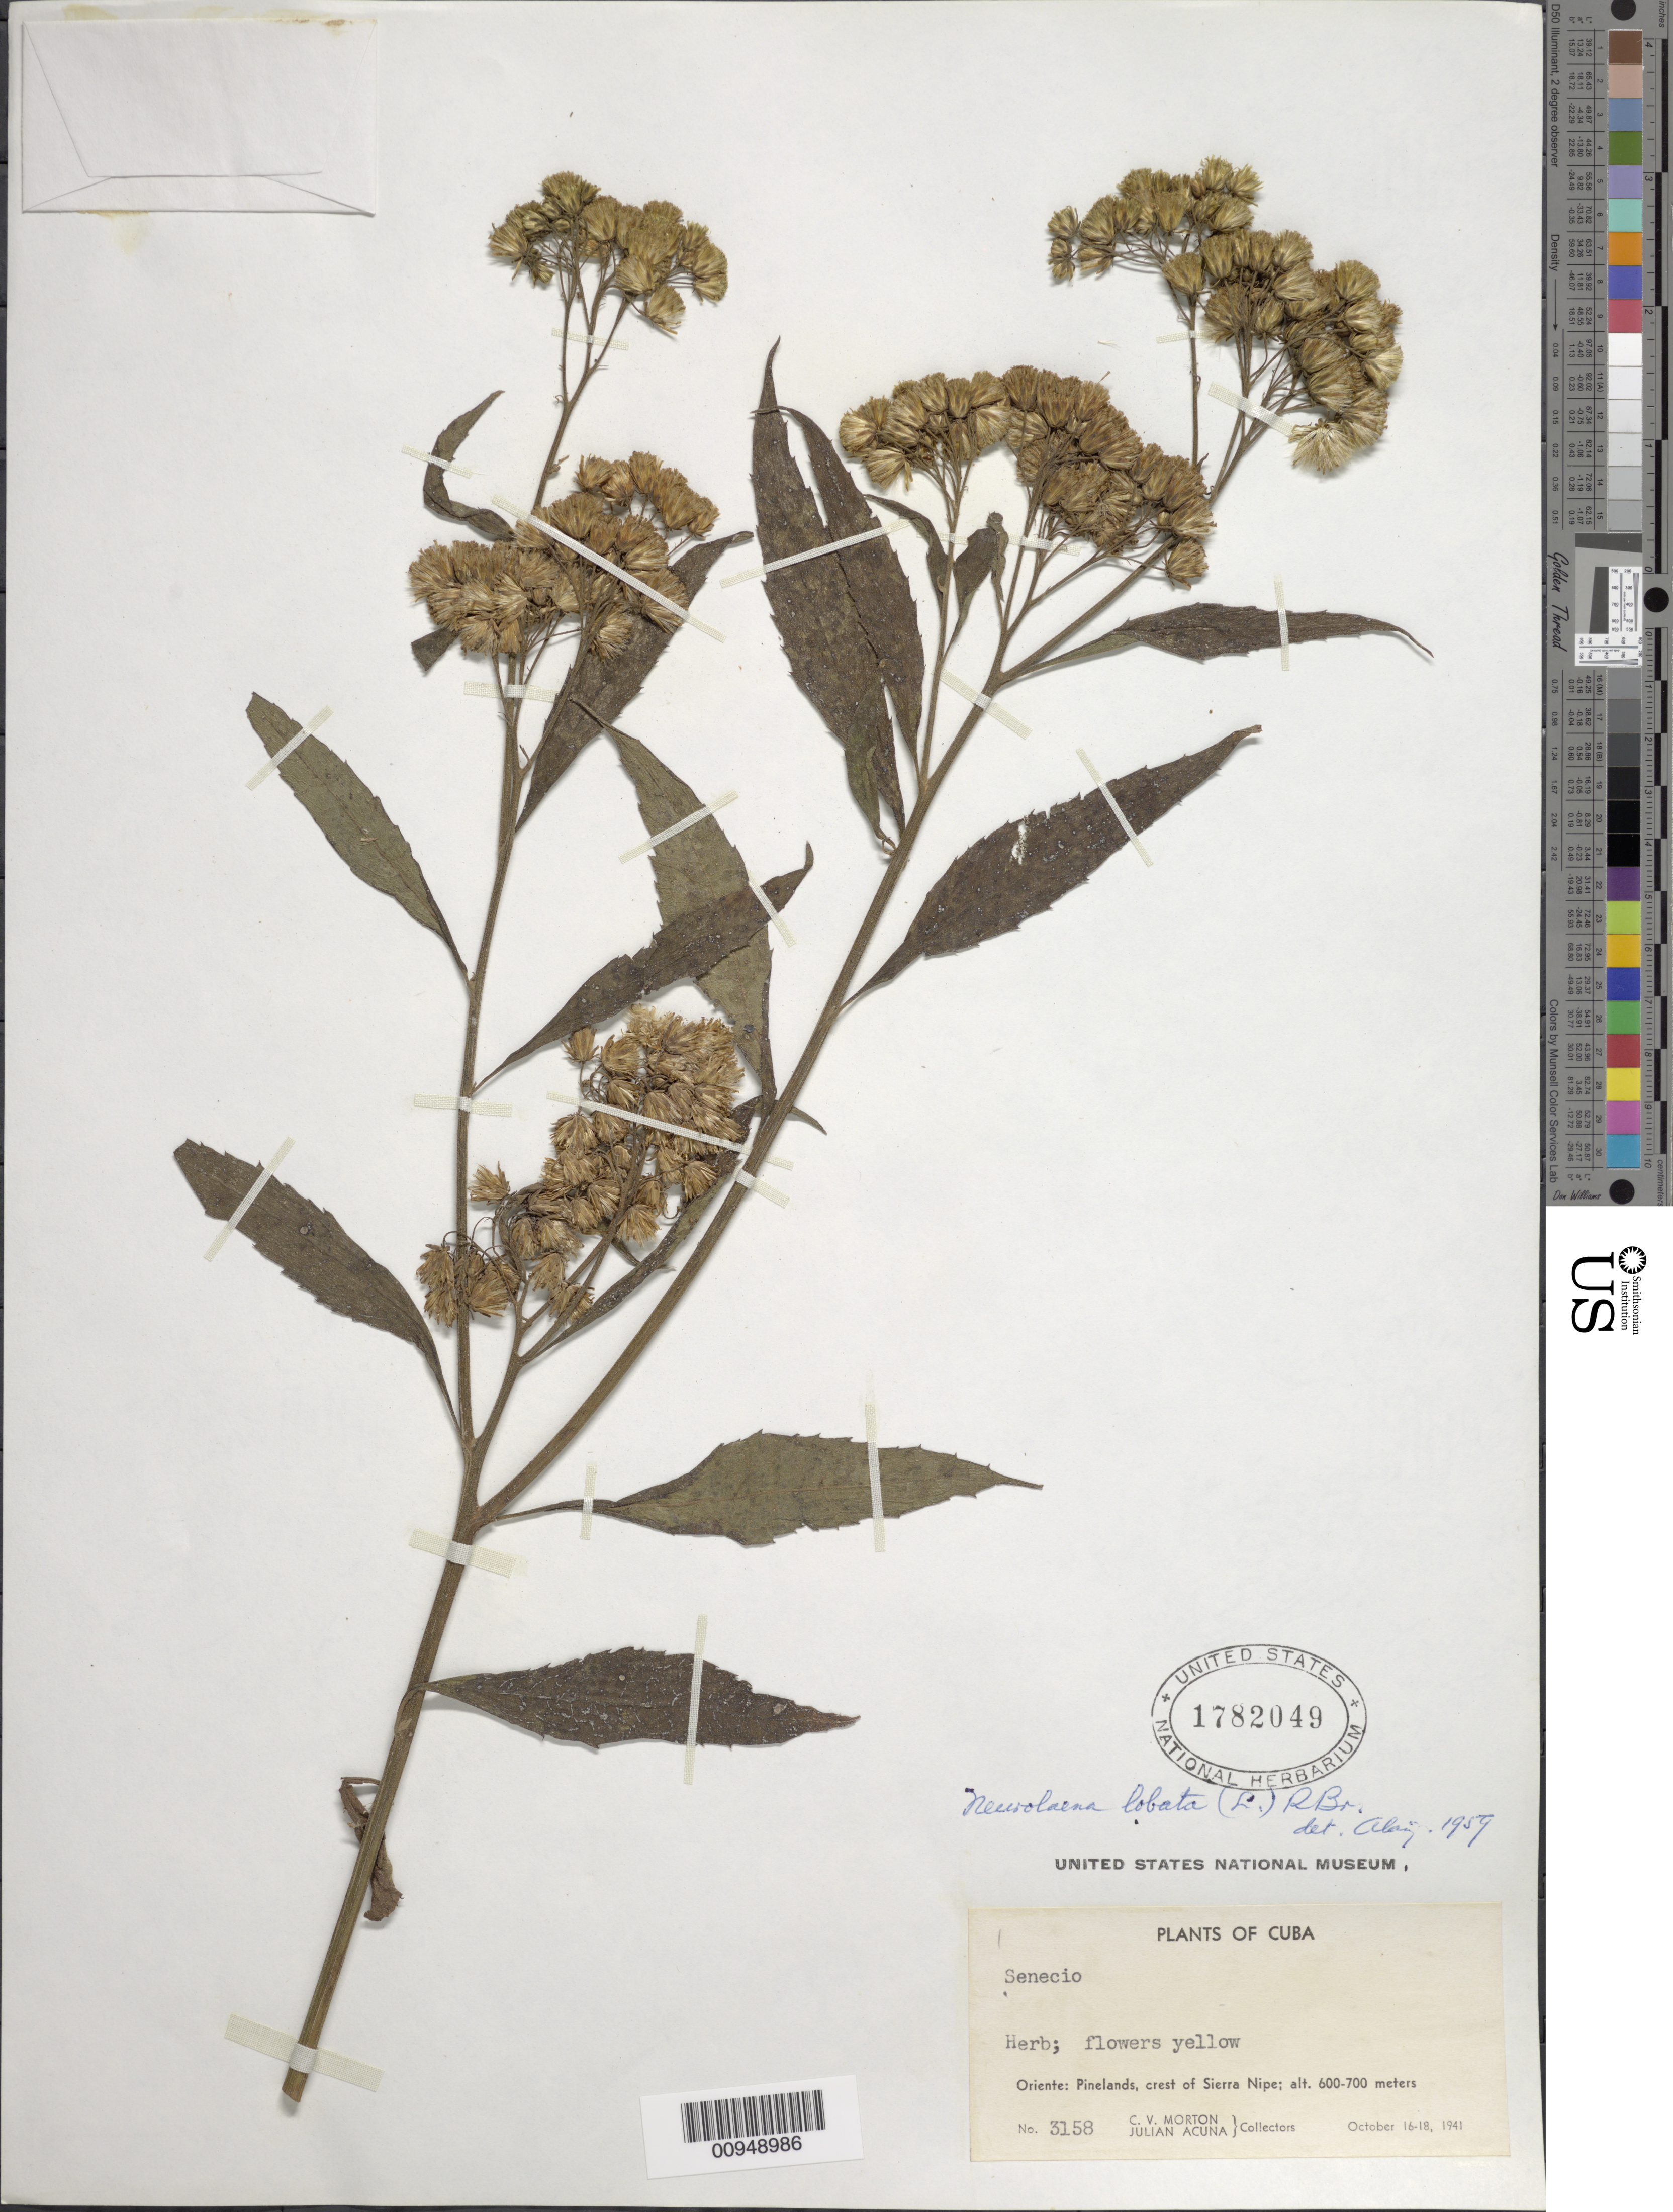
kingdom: Plantae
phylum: Tracheophyta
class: Magnoliopsida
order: Asterales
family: Asteraceae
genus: Neurolaena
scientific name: Neurolaena lobata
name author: (L.) R. Br. ex Cass.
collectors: C. V. Morton & J. Acuña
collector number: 3158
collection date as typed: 16 Oct 1941 to 18 Oct 1941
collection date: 1941-10-16/1941-10-18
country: Cuba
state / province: Holguín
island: Cuba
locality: Crest of Sierra Nipe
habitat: Pinelands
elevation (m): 600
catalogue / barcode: US 1782049